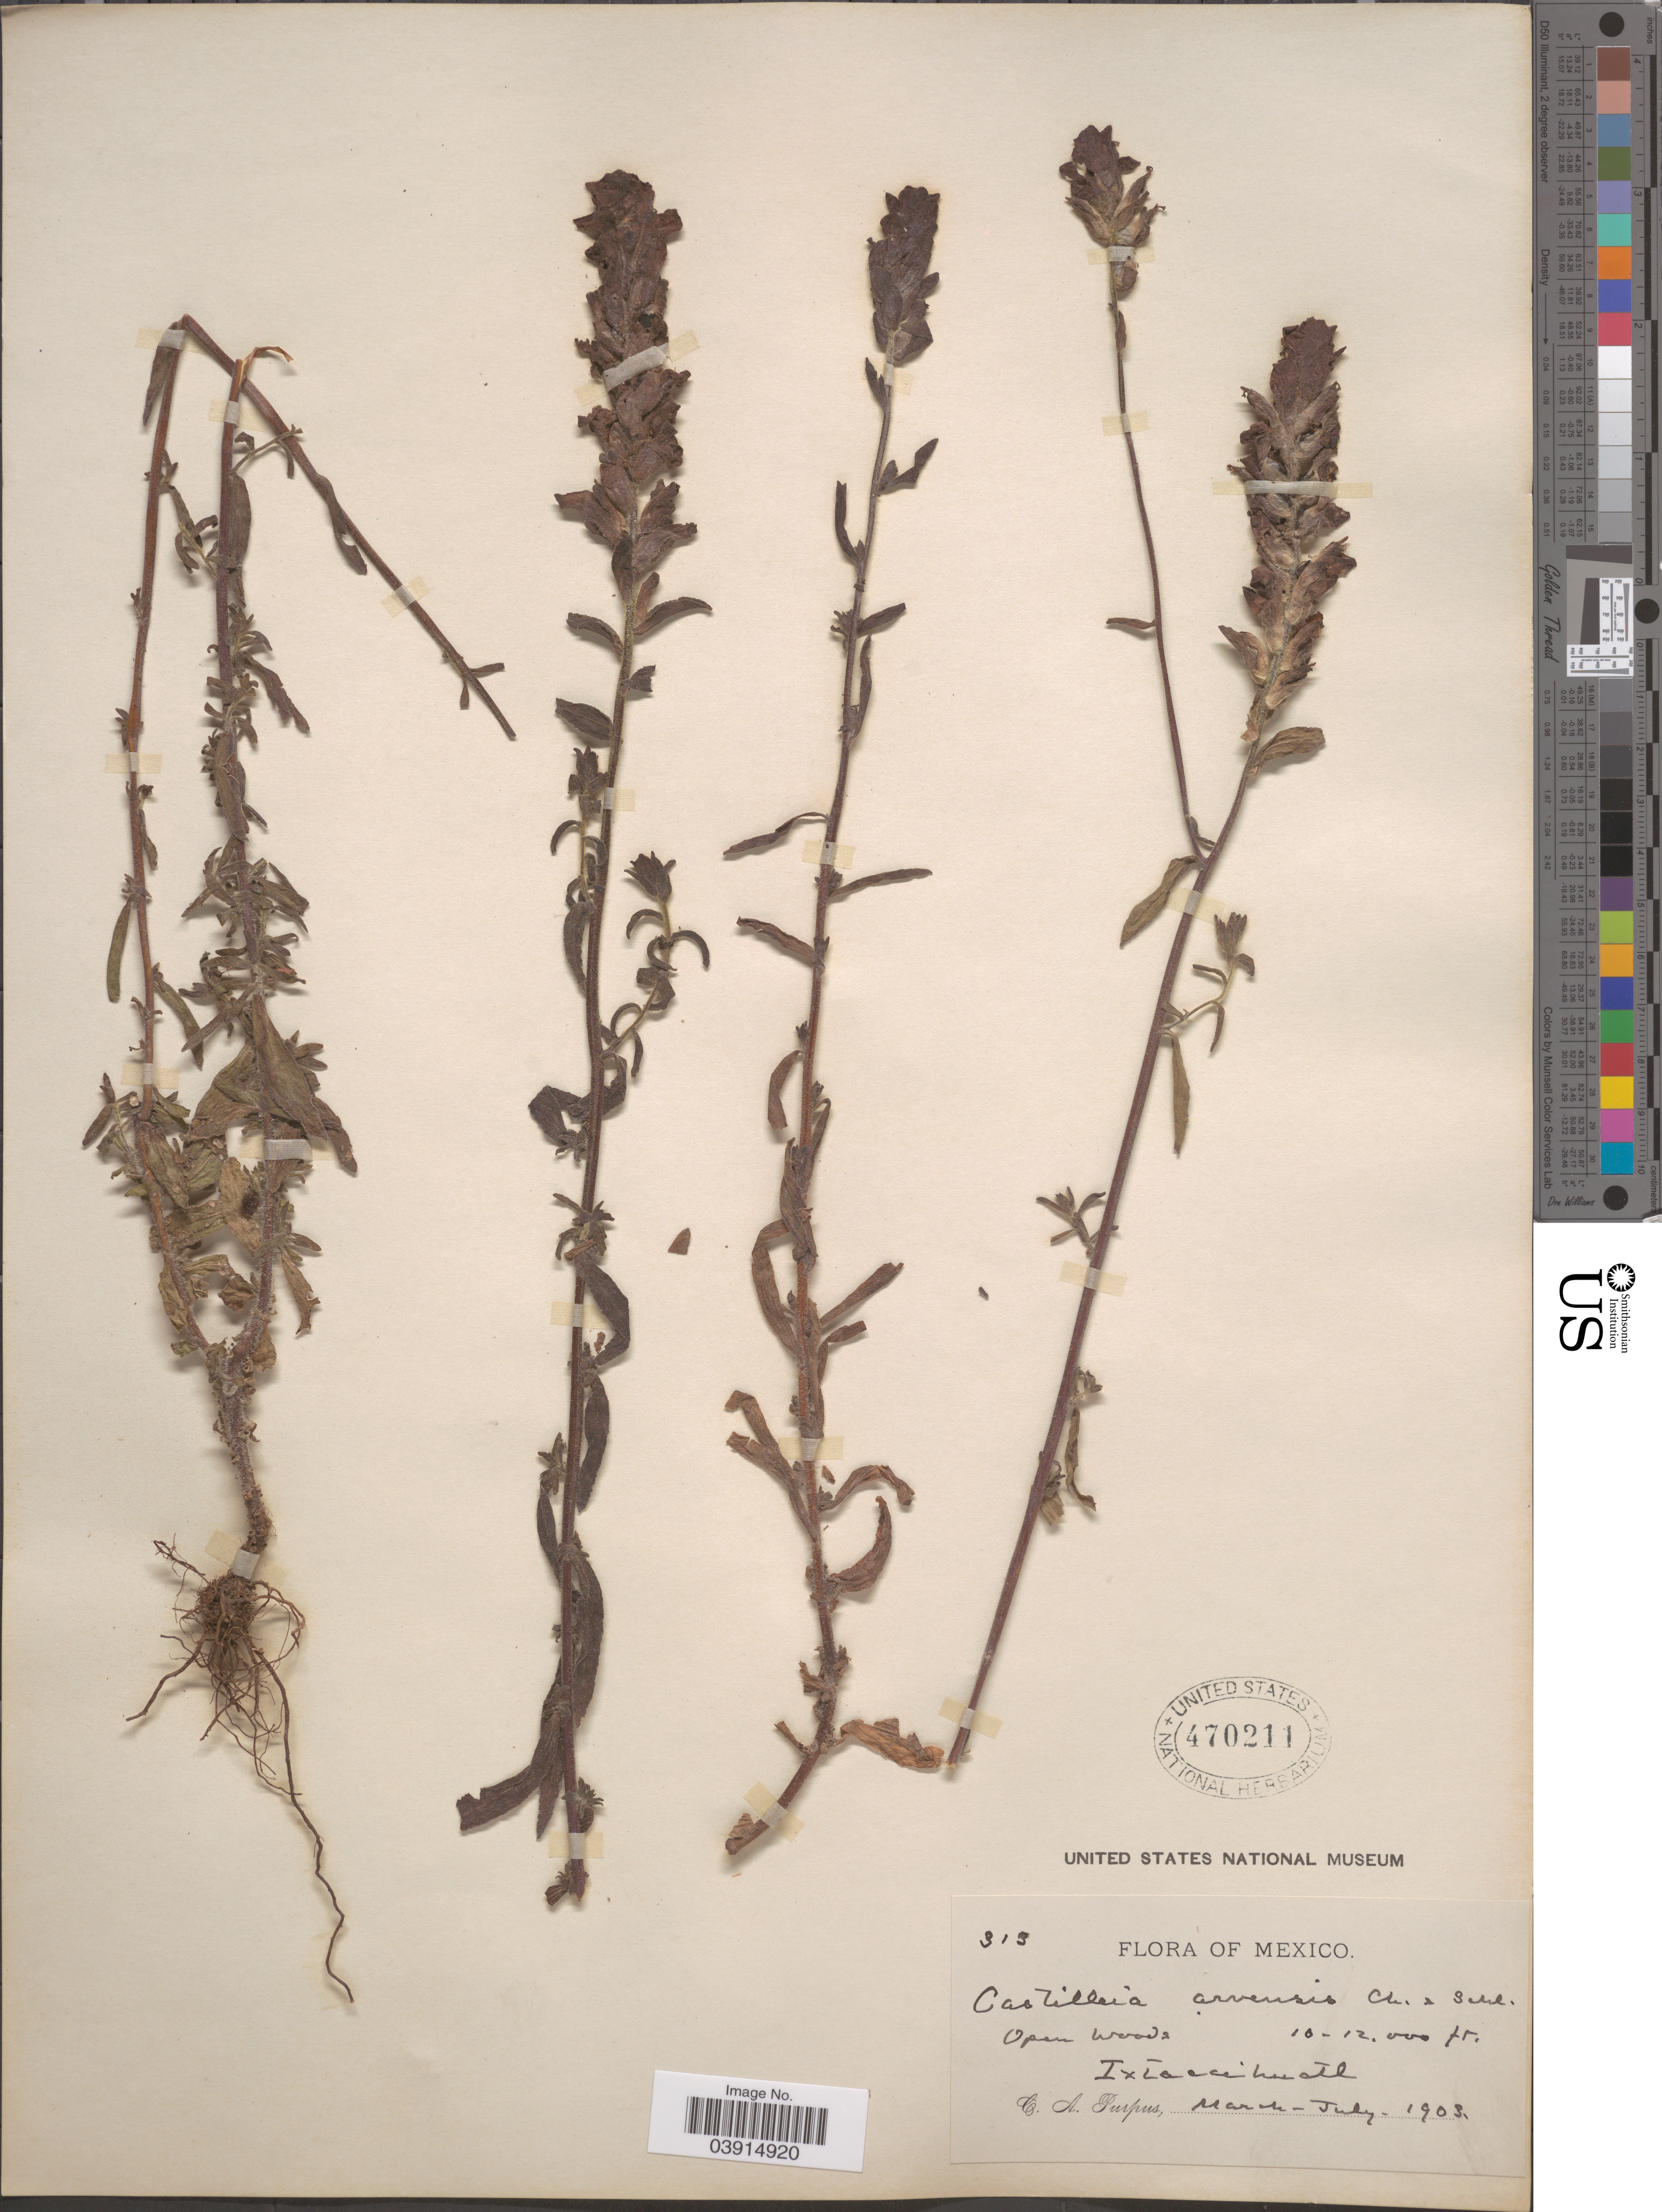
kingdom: Plantae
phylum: Tracheophyta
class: Magnoliopsida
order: Lamiales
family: Orobanchaceae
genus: Castilleja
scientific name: Castilleja arvensis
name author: Schltdl. & Cham.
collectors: C. A. Purpus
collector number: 313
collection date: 1903-03/1903-07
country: Mexico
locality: Ixtaccihuatl.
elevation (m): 3048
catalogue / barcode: US 470211